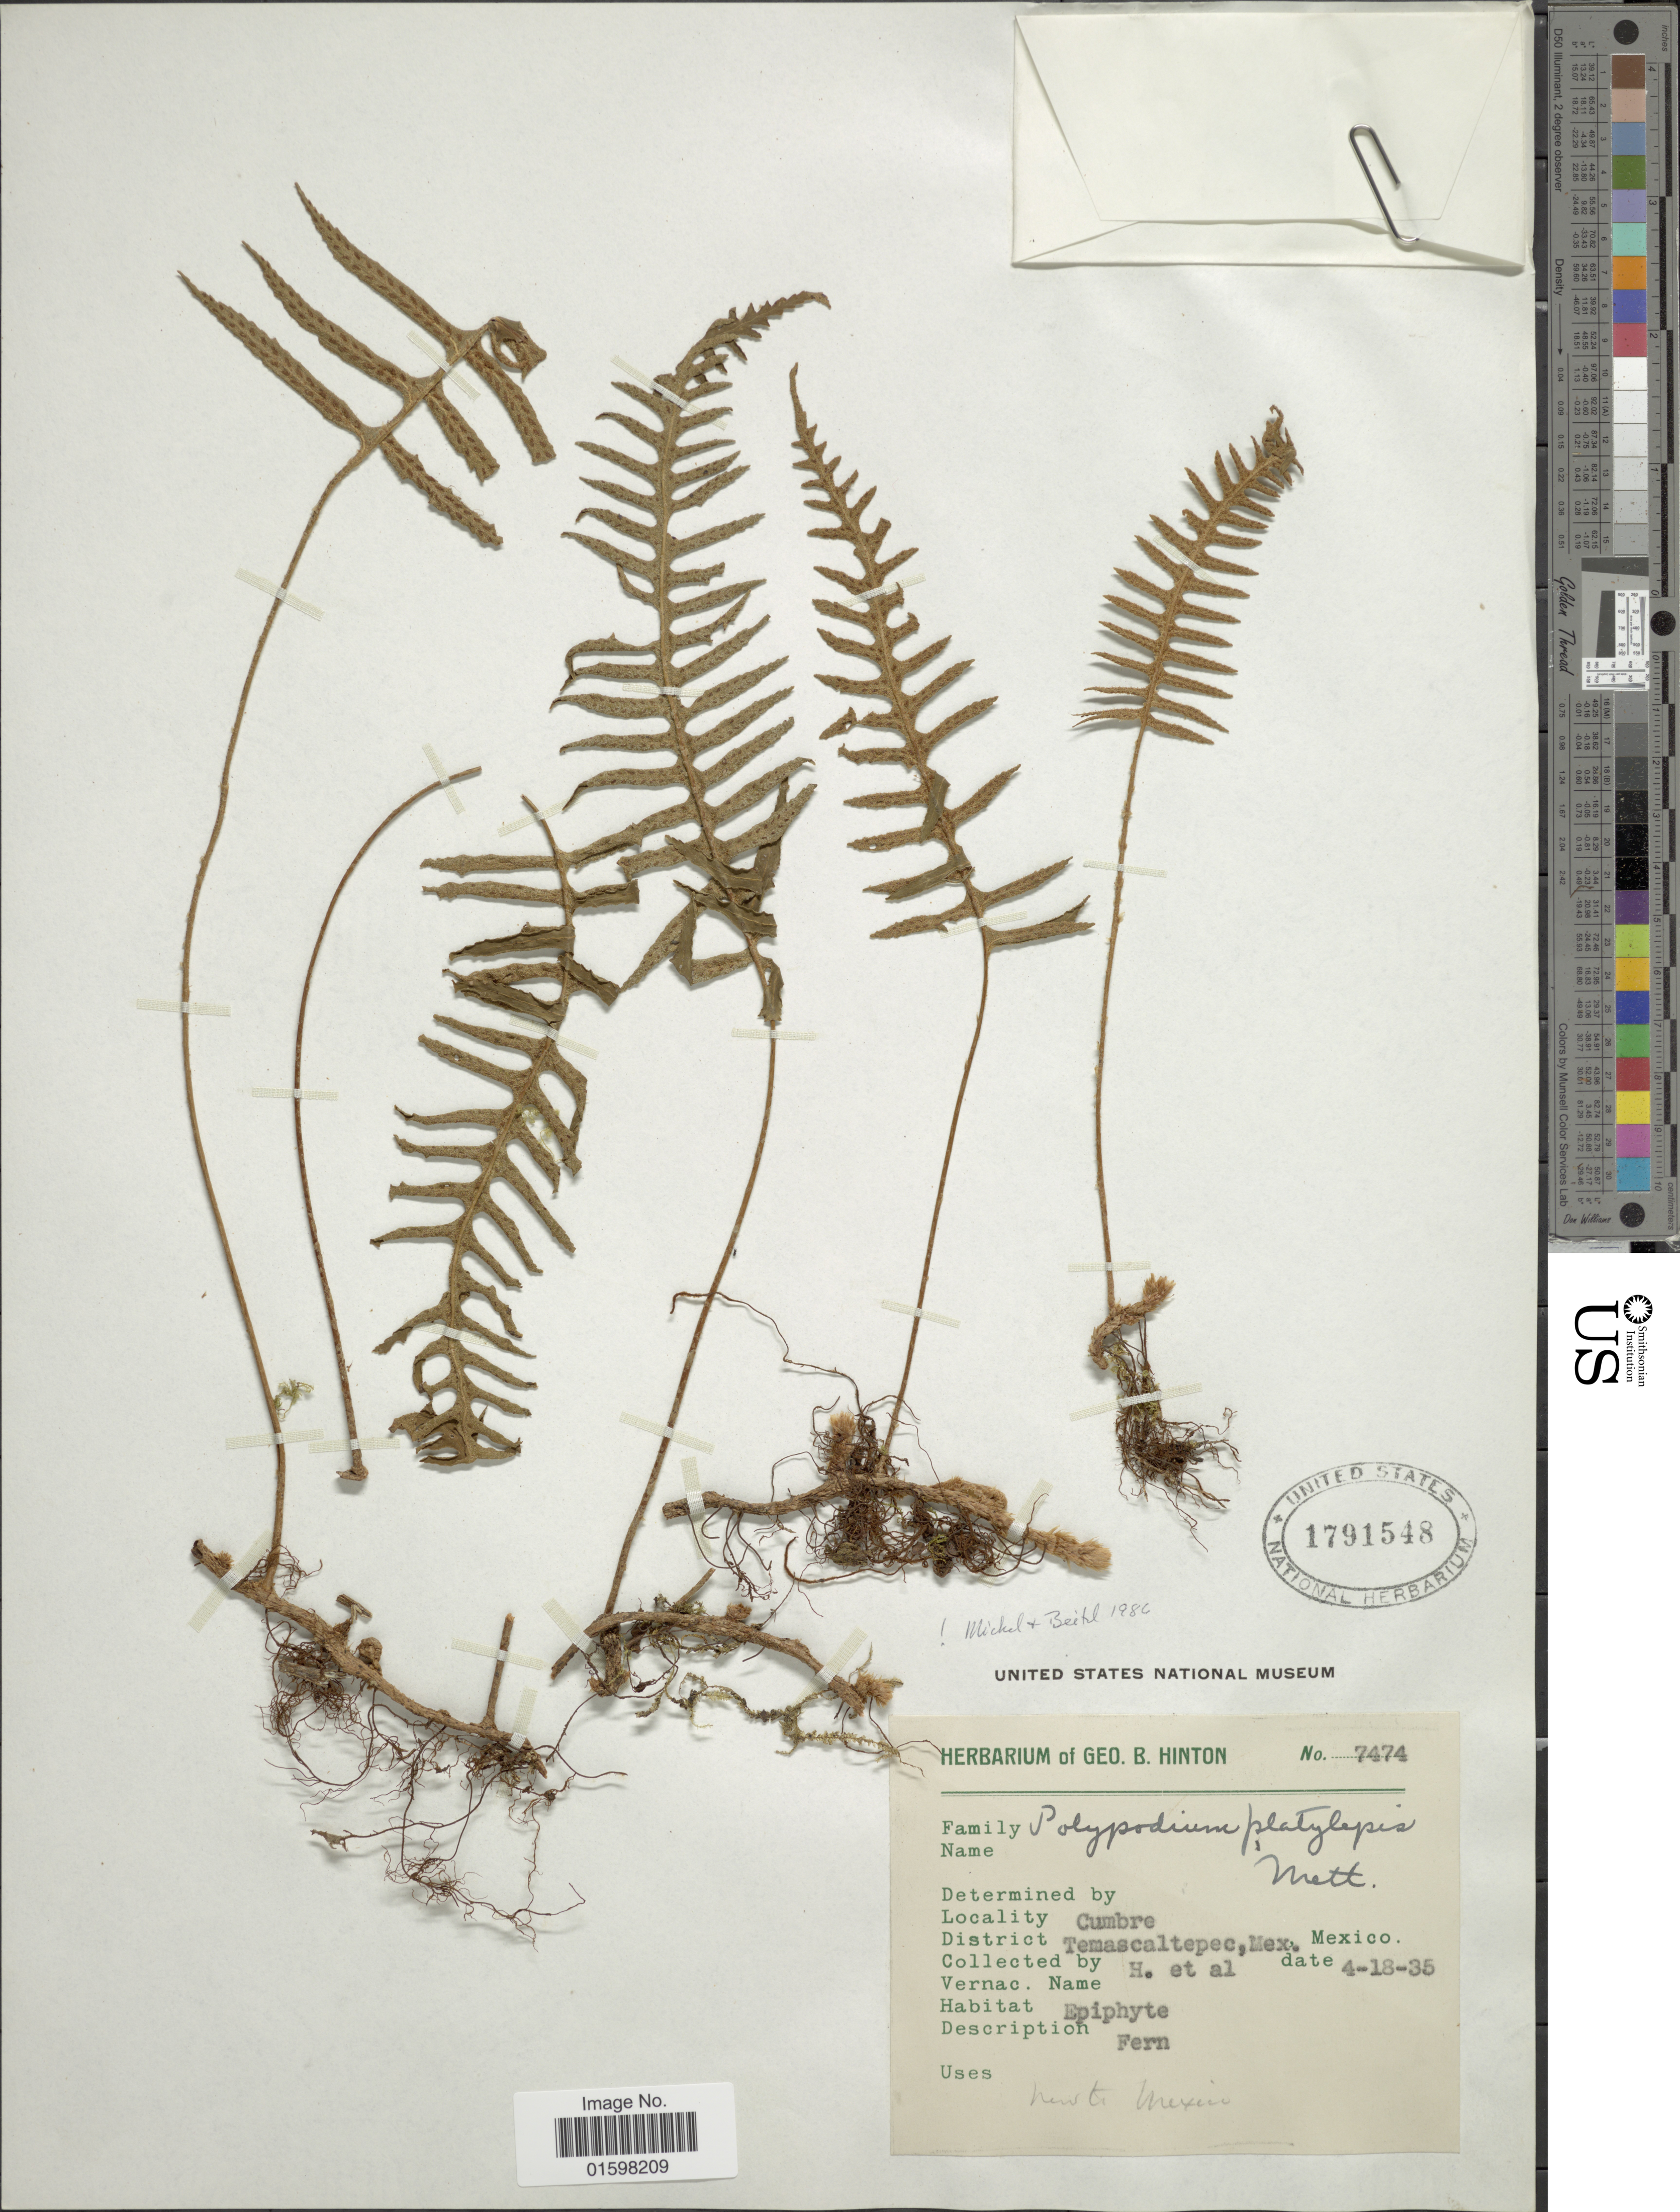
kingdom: Plantae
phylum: Tracheophyta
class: Polypodiopsida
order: Polypodiales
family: Polypodiaceae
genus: Pleopeltis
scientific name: Pleopeltis platylepis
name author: (Mett. ex Kuhn) A.R. Sm. & Tejero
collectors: G. B. Hinton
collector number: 7474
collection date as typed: Transcribed d/m/y: 18/4/35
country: Mexico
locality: Cumbre, Temascaltepec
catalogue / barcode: US 1791548